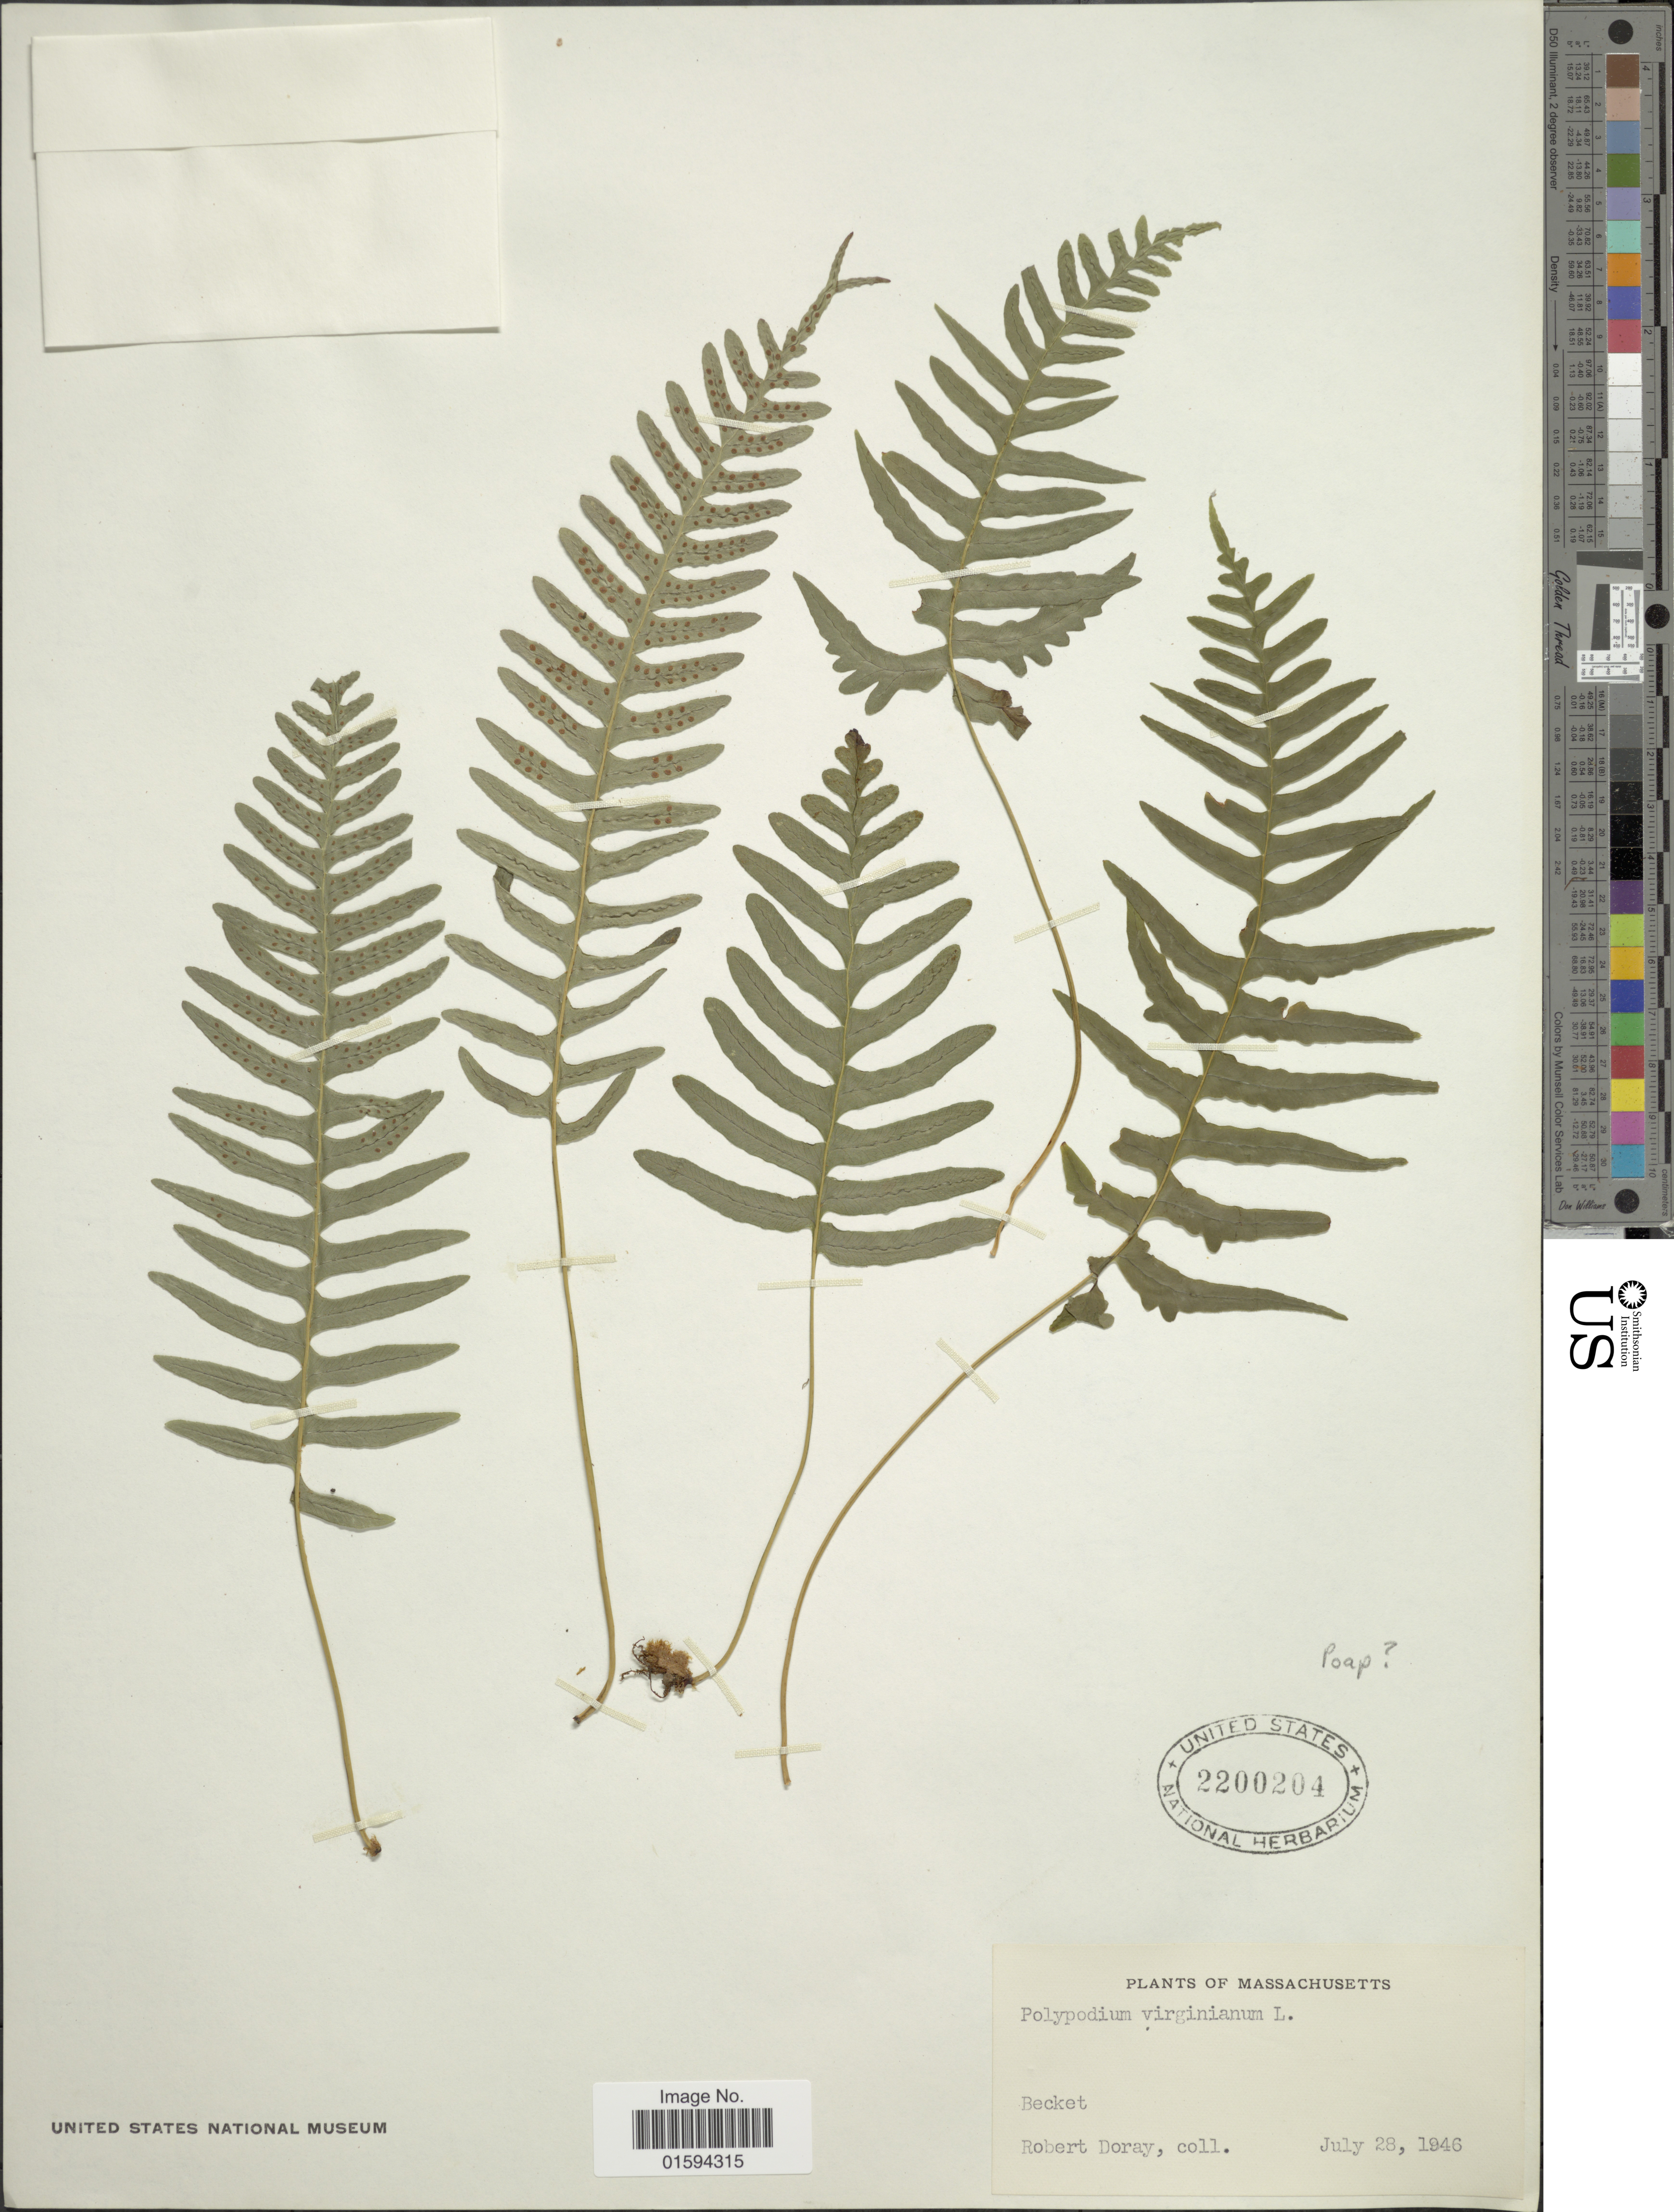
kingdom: Plantae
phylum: Tracheophyta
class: Polypodiopsida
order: Polypodiales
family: Polypodiaceae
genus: Polypodium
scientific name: Polypodium appalachianum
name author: Haufler & Windham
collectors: R. Doray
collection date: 1946-07-28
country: United States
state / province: Massachusetts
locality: Becket.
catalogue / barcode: US 2200204